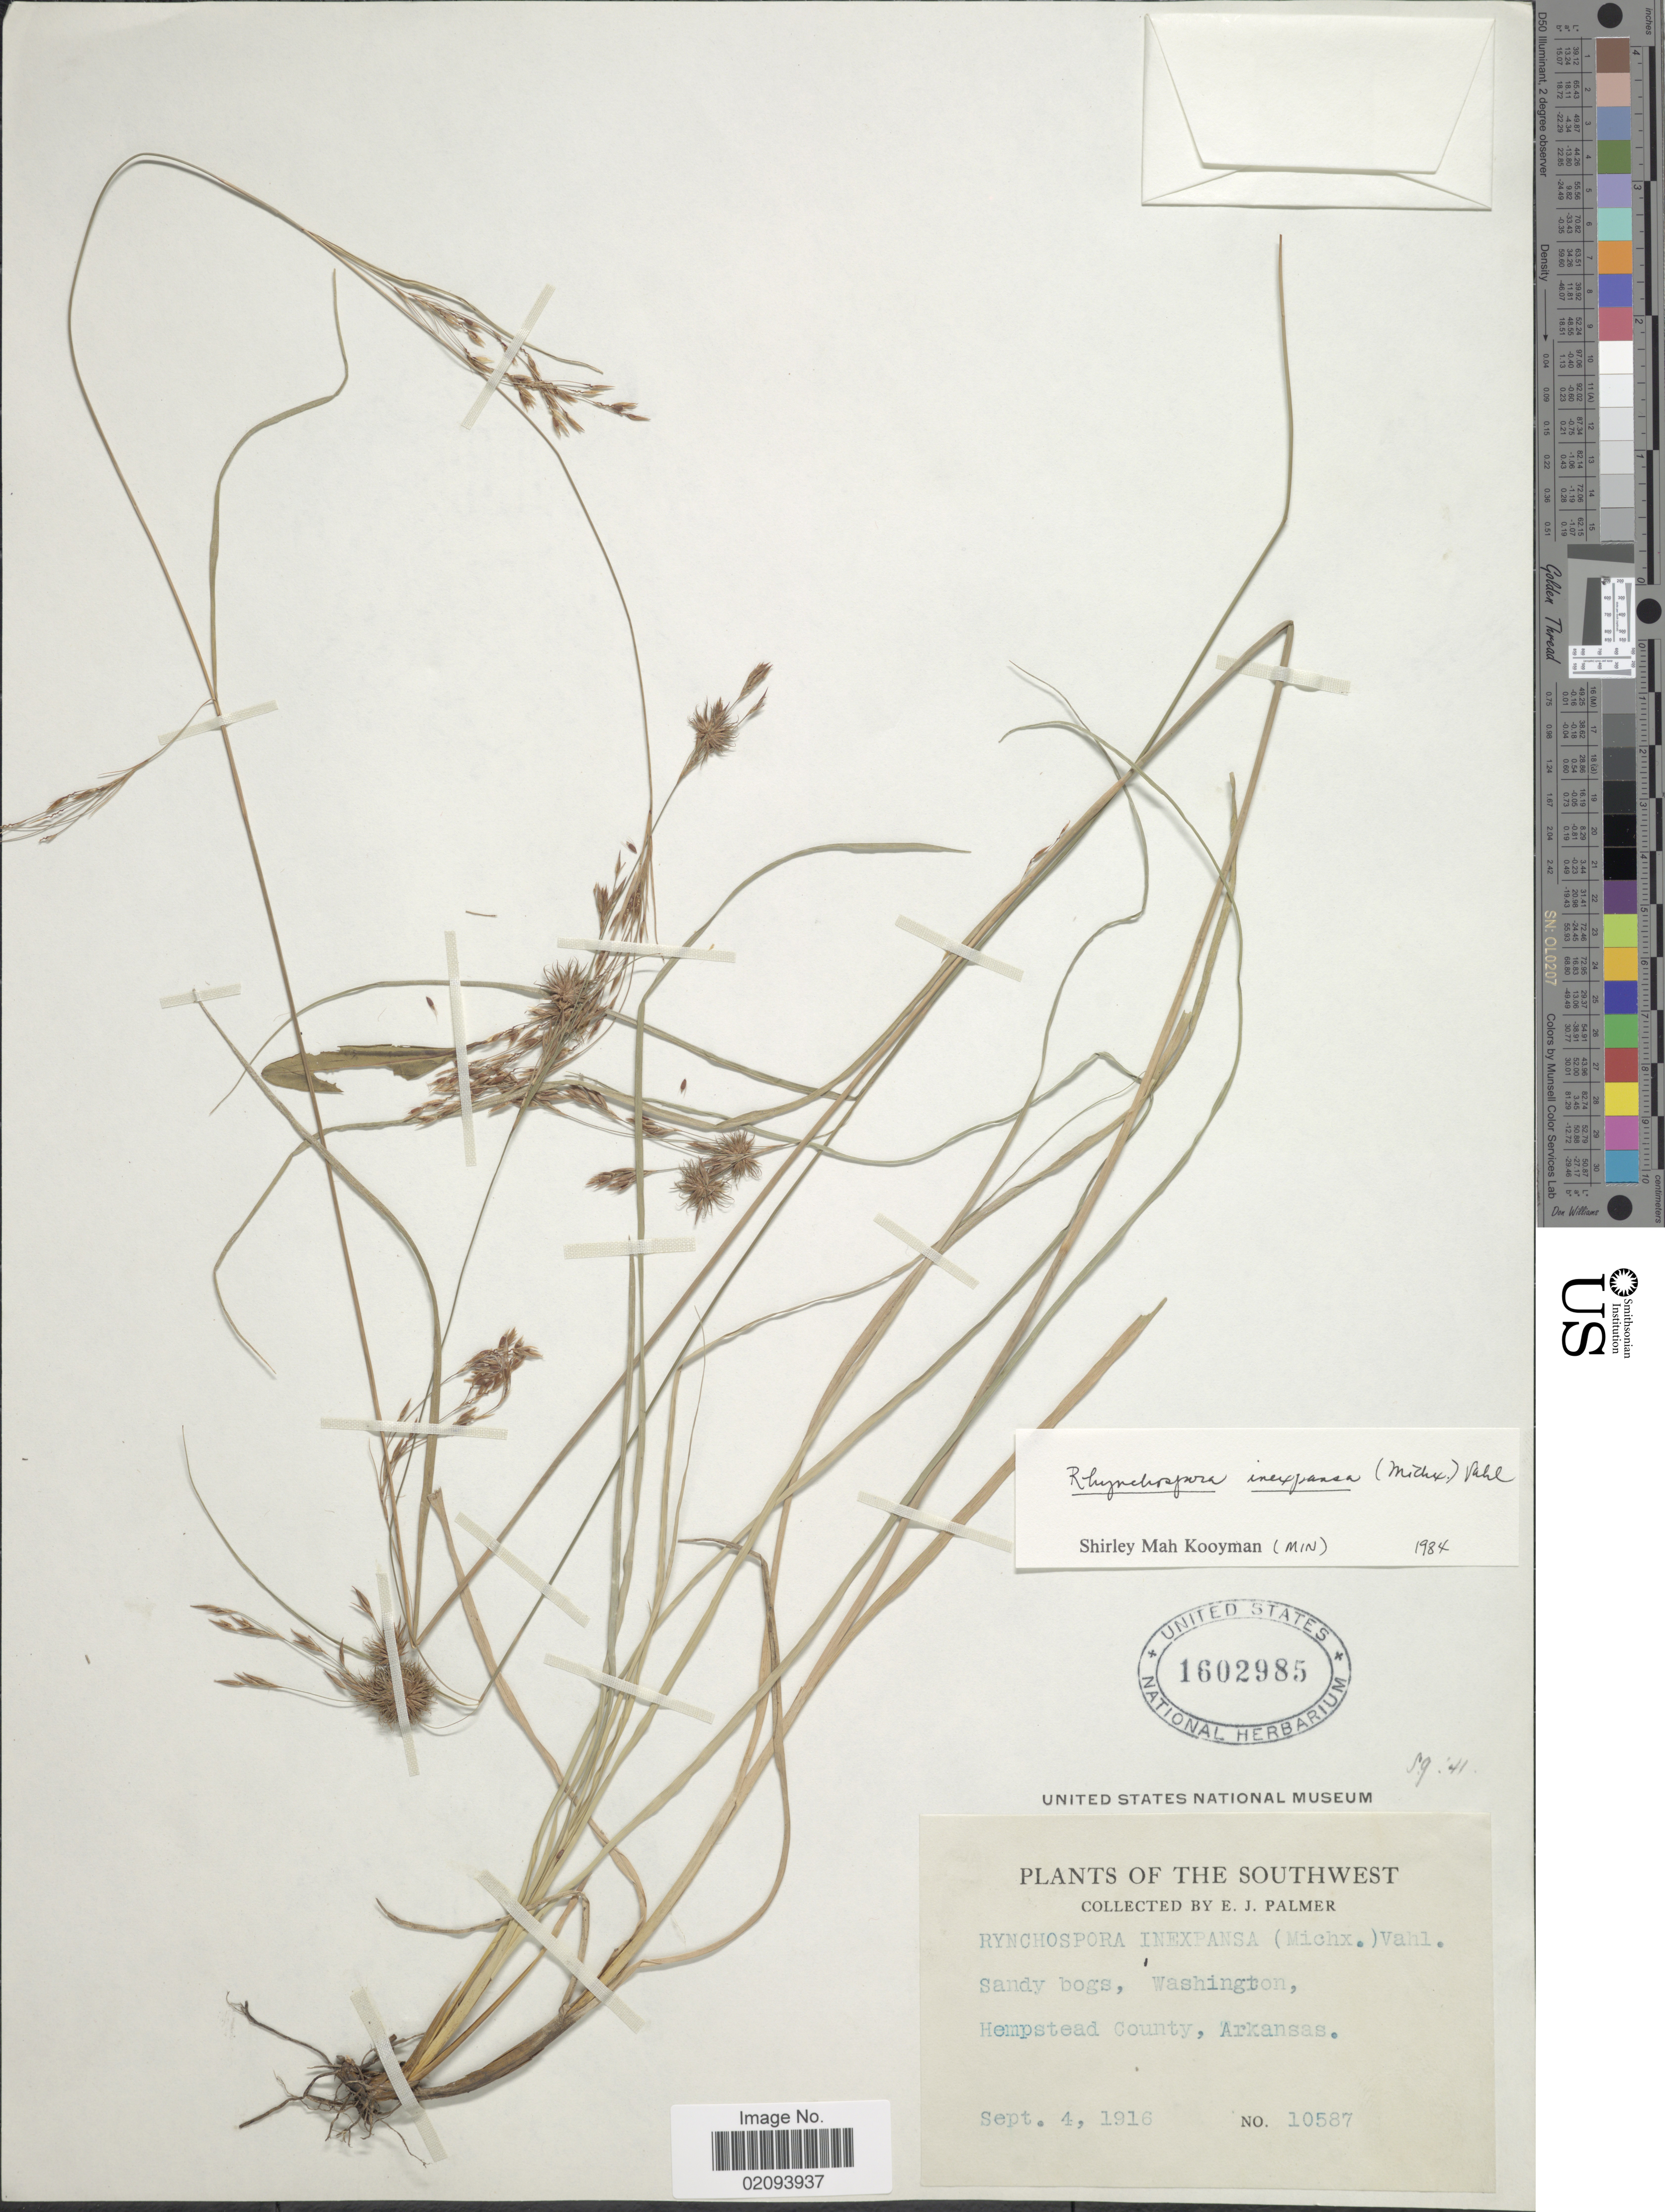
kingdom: Plantae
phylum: Tracheophyta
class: Liliopsida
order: Poales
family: Cyperaceae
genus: Rhynchospora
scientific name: Rhynchospora inexpansa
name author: (Michx.) Vahl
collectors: E. J. Palmer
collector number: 10587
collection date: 1916-09-04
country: United States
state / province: Arkansas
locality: Southwest. Sandy bogs, Washington. Hempstead County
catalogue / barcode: US 1602985